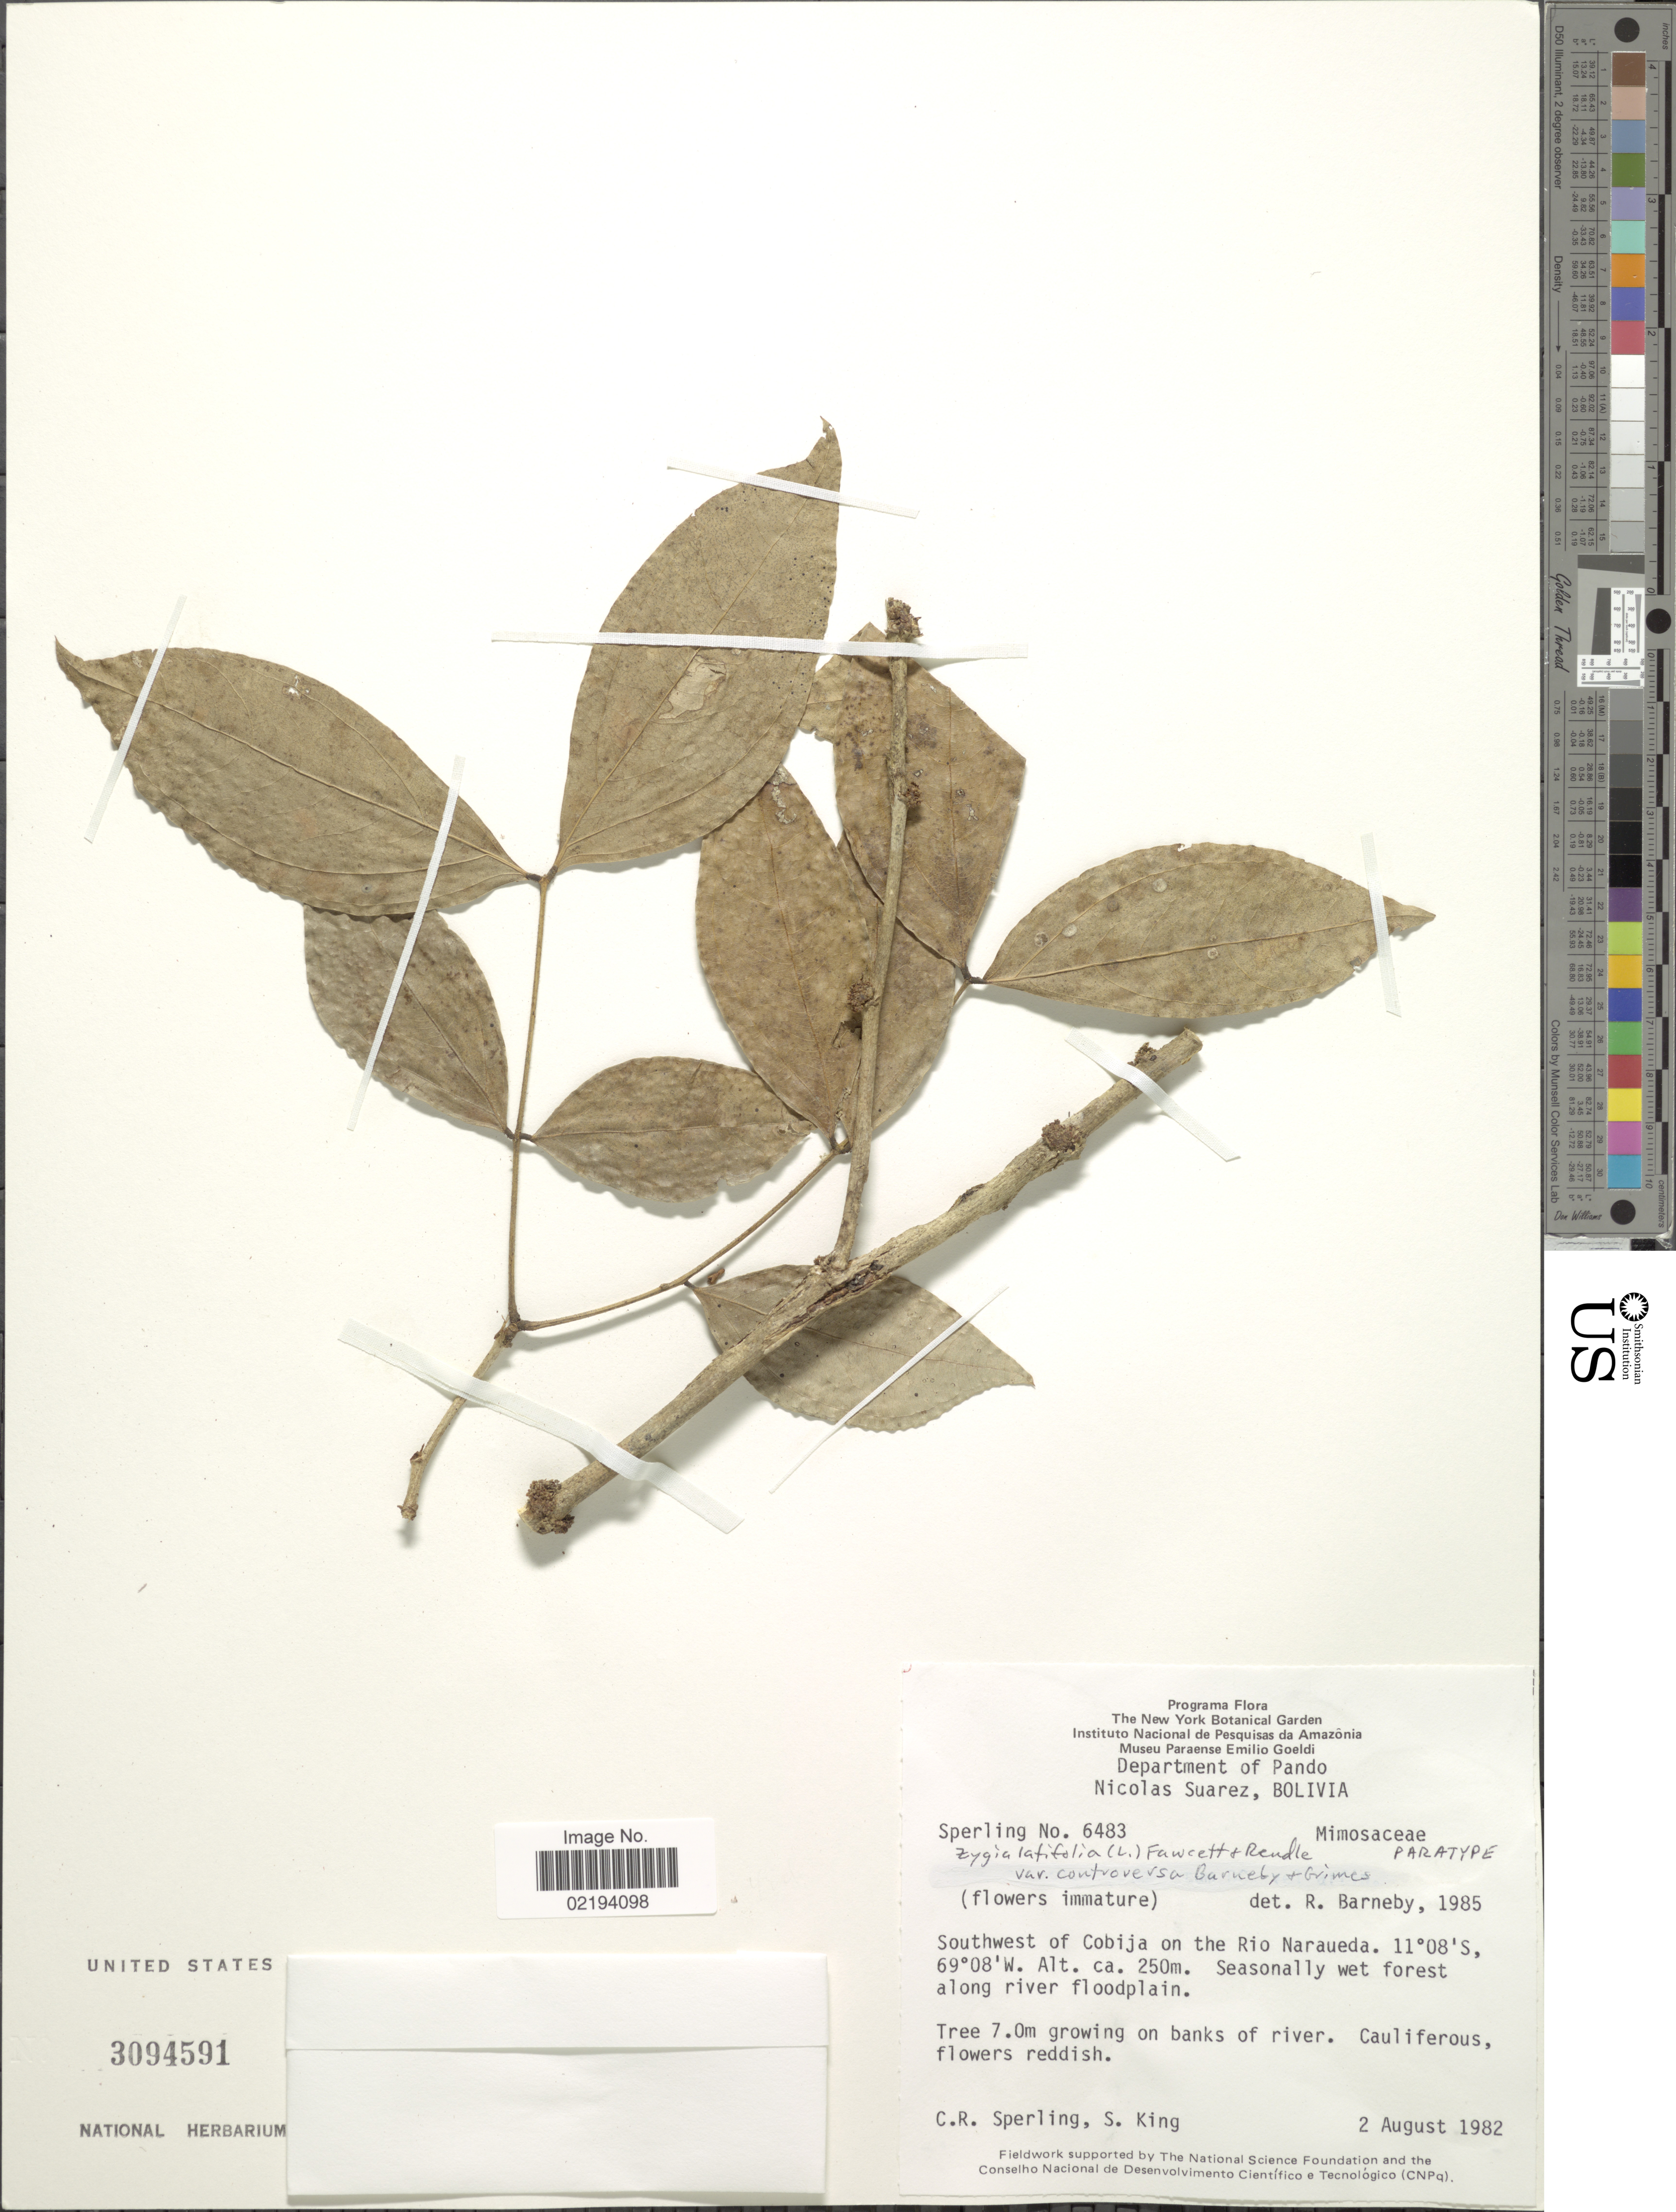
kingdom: Plantae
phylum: Tracheophyta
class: Magnoliopsida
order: Fabales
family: Fabaceae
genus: Zygia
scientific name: Zygia latifolia var. controversa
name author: Barneby & J.W. Grimes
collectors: C. R. Sperling & S. King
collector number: Sperling 6483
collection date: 1982-08-02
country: Bolivia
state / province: Pando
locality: Department of Pando, Nicolas Suarez, Southwest of Cobija on the Rio Nareueda. seasonally wet forest along river floodplain, Om growing on banks of river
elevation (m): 250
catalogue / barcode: US 3094591